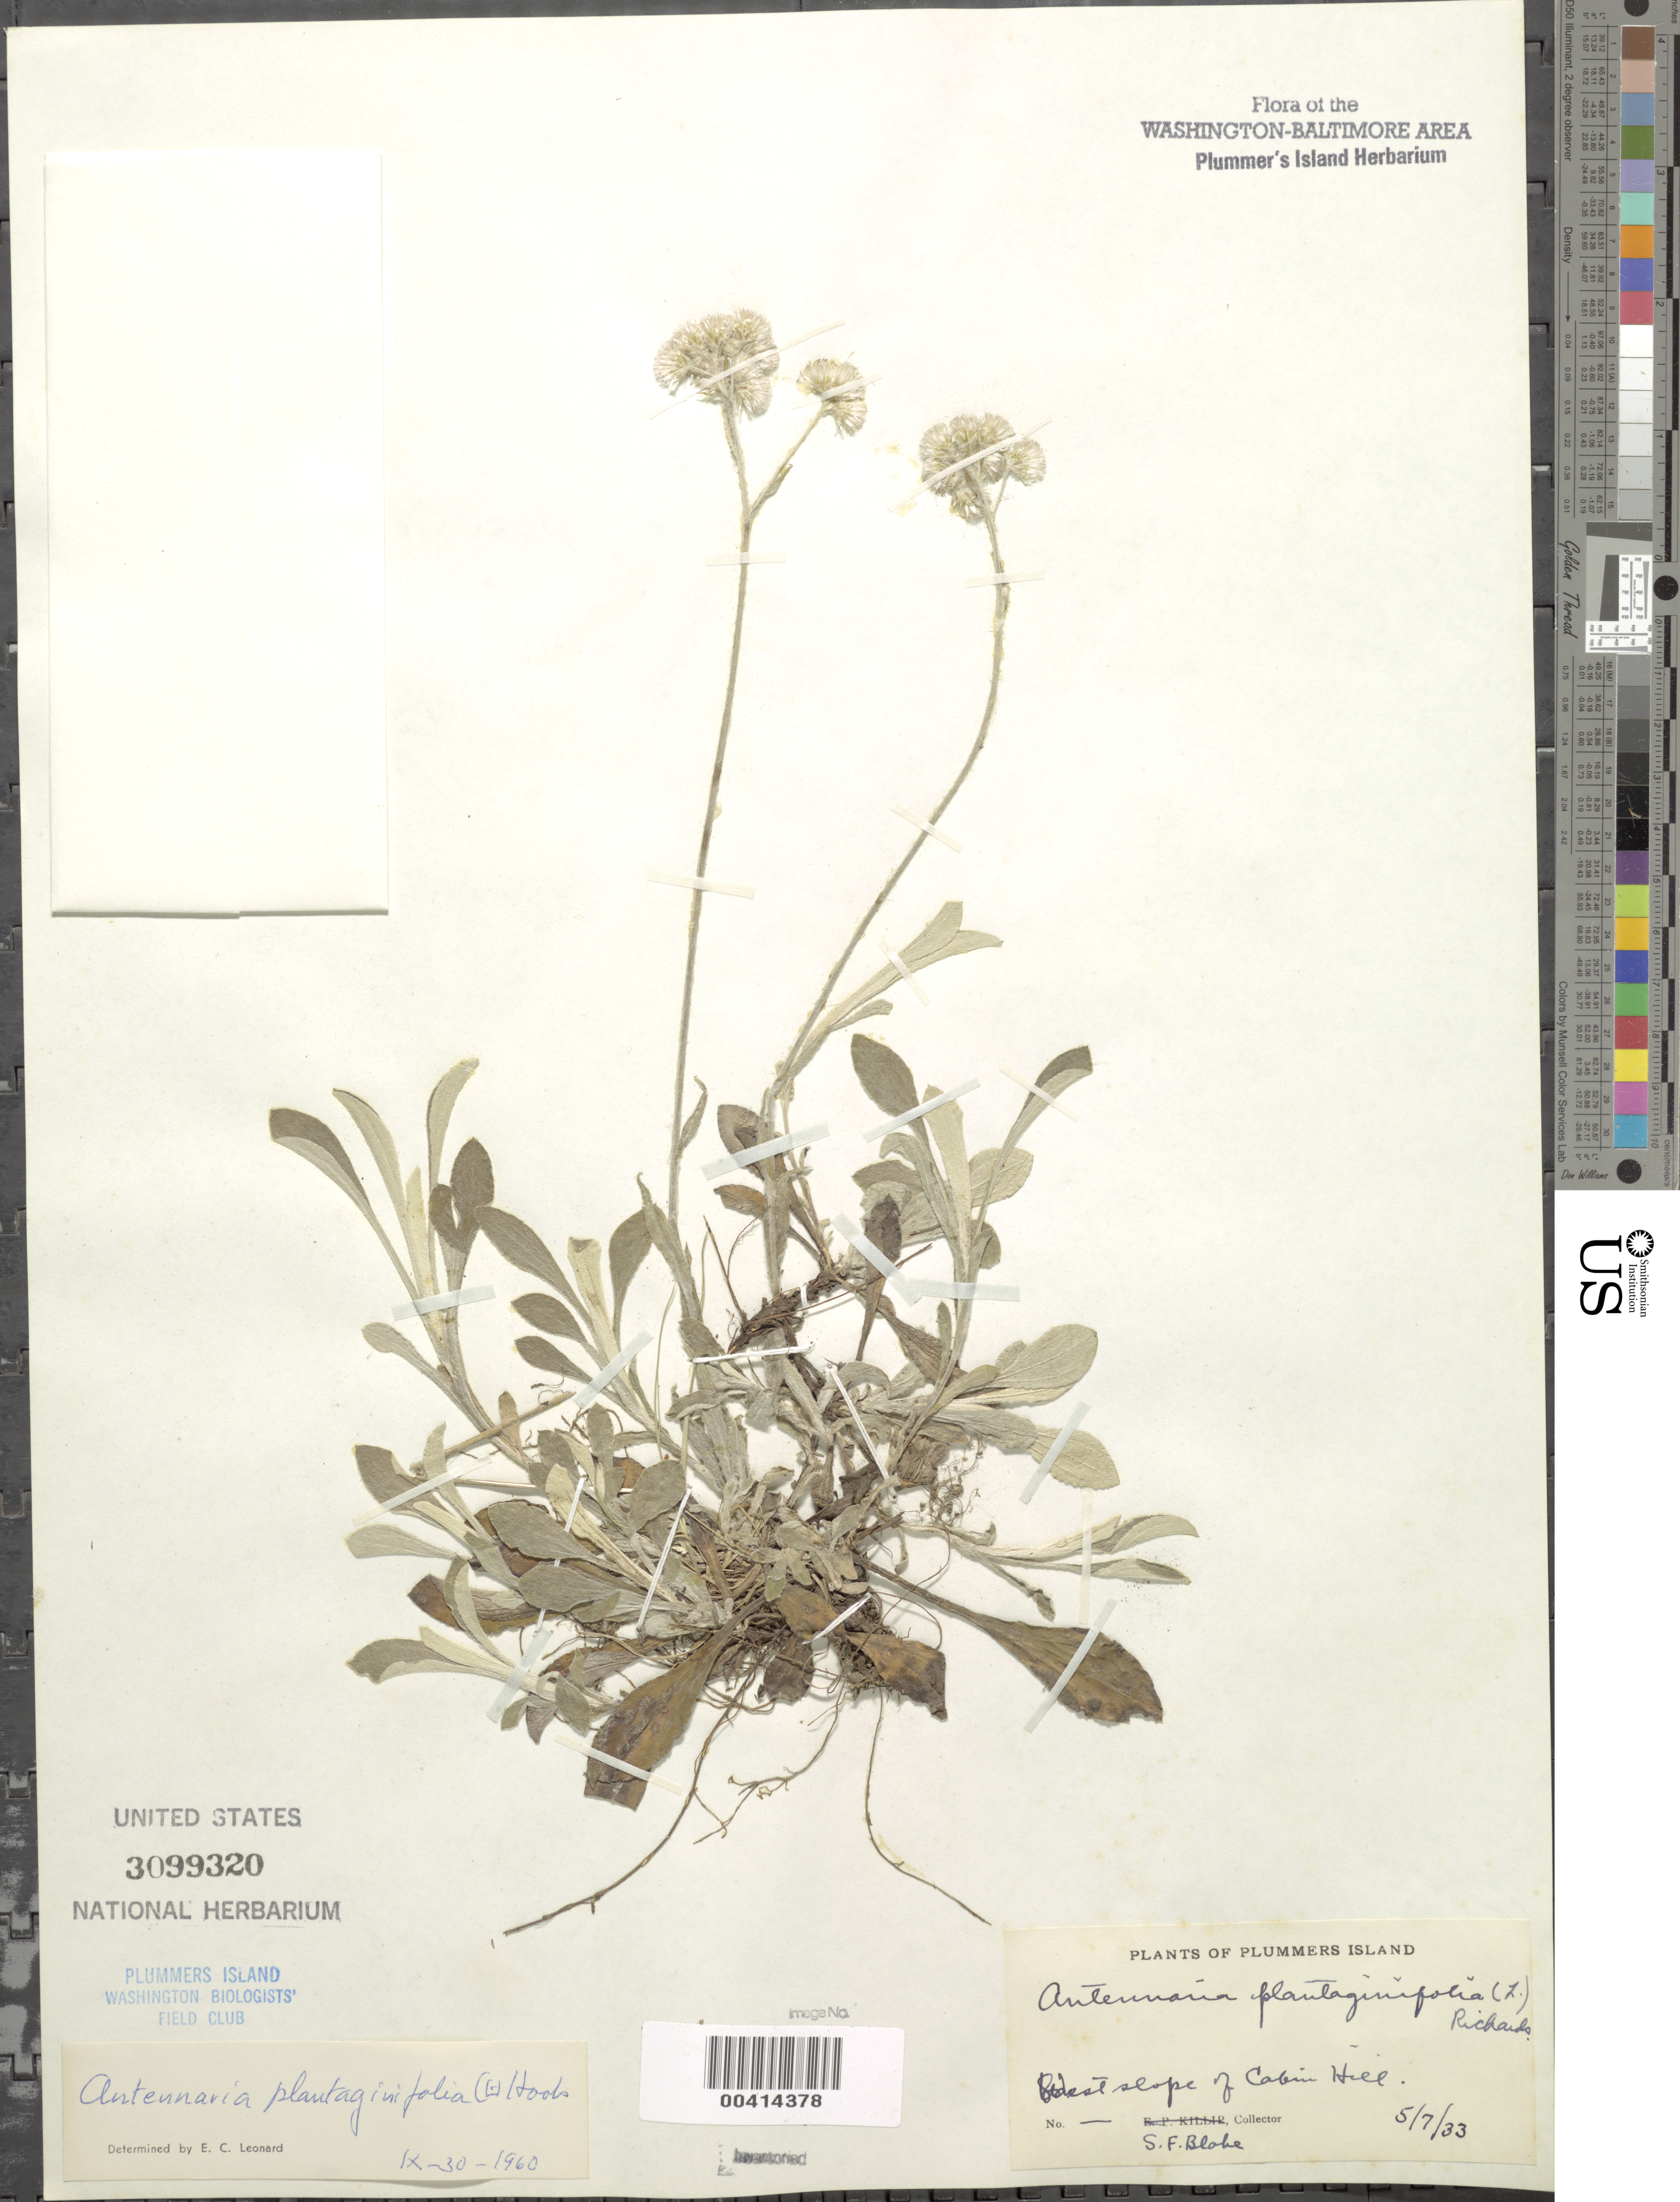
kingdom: Plantae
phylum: Tracheophyta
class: Magnoliopsida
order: Asterales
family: Asteraceae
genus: Antennaria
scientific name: Antennaria plantaginifolia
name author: (L.) Richardson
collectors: S. Blake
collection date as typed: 07 May 1933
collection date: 1933-05-07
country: United States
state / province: Maryland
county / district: Montgomery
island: Plummers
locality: Plummer's Island; west slope of Cabin Hill C. & O. Canal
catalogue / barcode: US 3099320